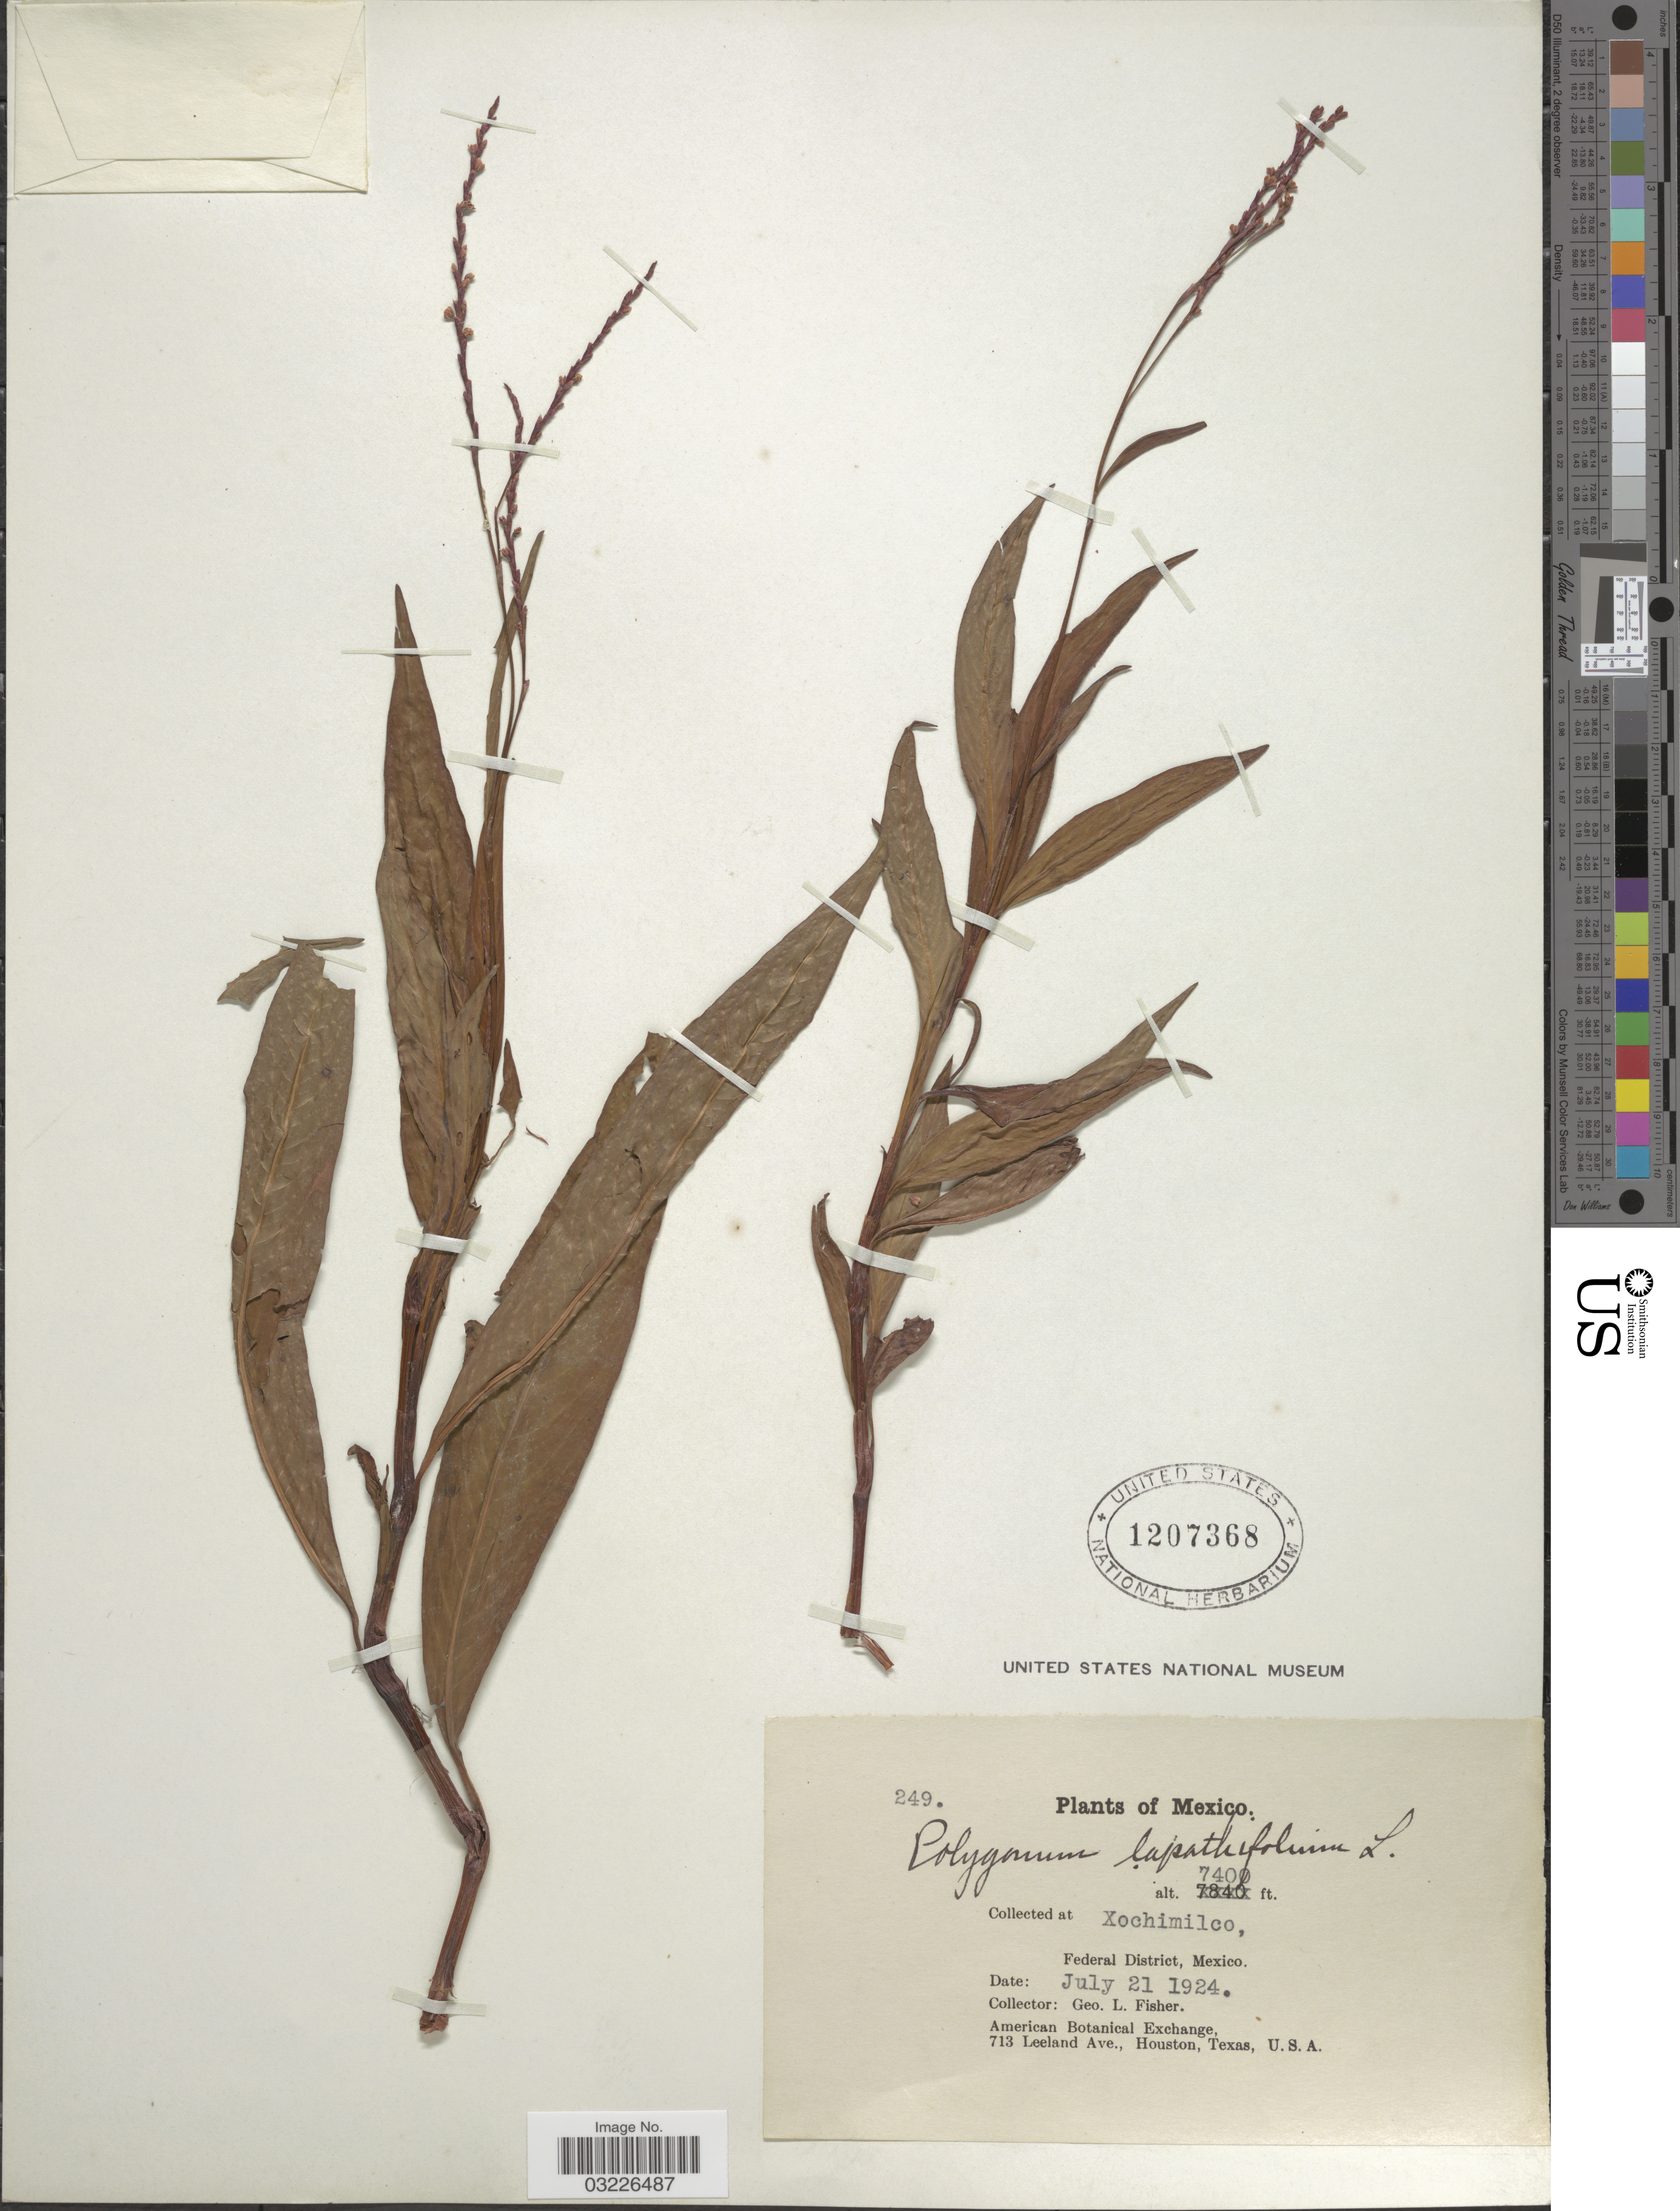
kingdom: Plantae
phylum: Tracheophyta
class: Magnoliopsida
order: Caryophyllales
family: Polygonaceae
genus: Polygonum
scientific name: Polygonum lapathifolium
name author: L.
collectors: G. L. Fisher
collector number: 249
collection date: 1924-07-21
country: Mexico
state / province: Distrito Federal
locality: Xochimilco, Federal District.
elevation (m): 2256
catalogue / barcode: US 1207368